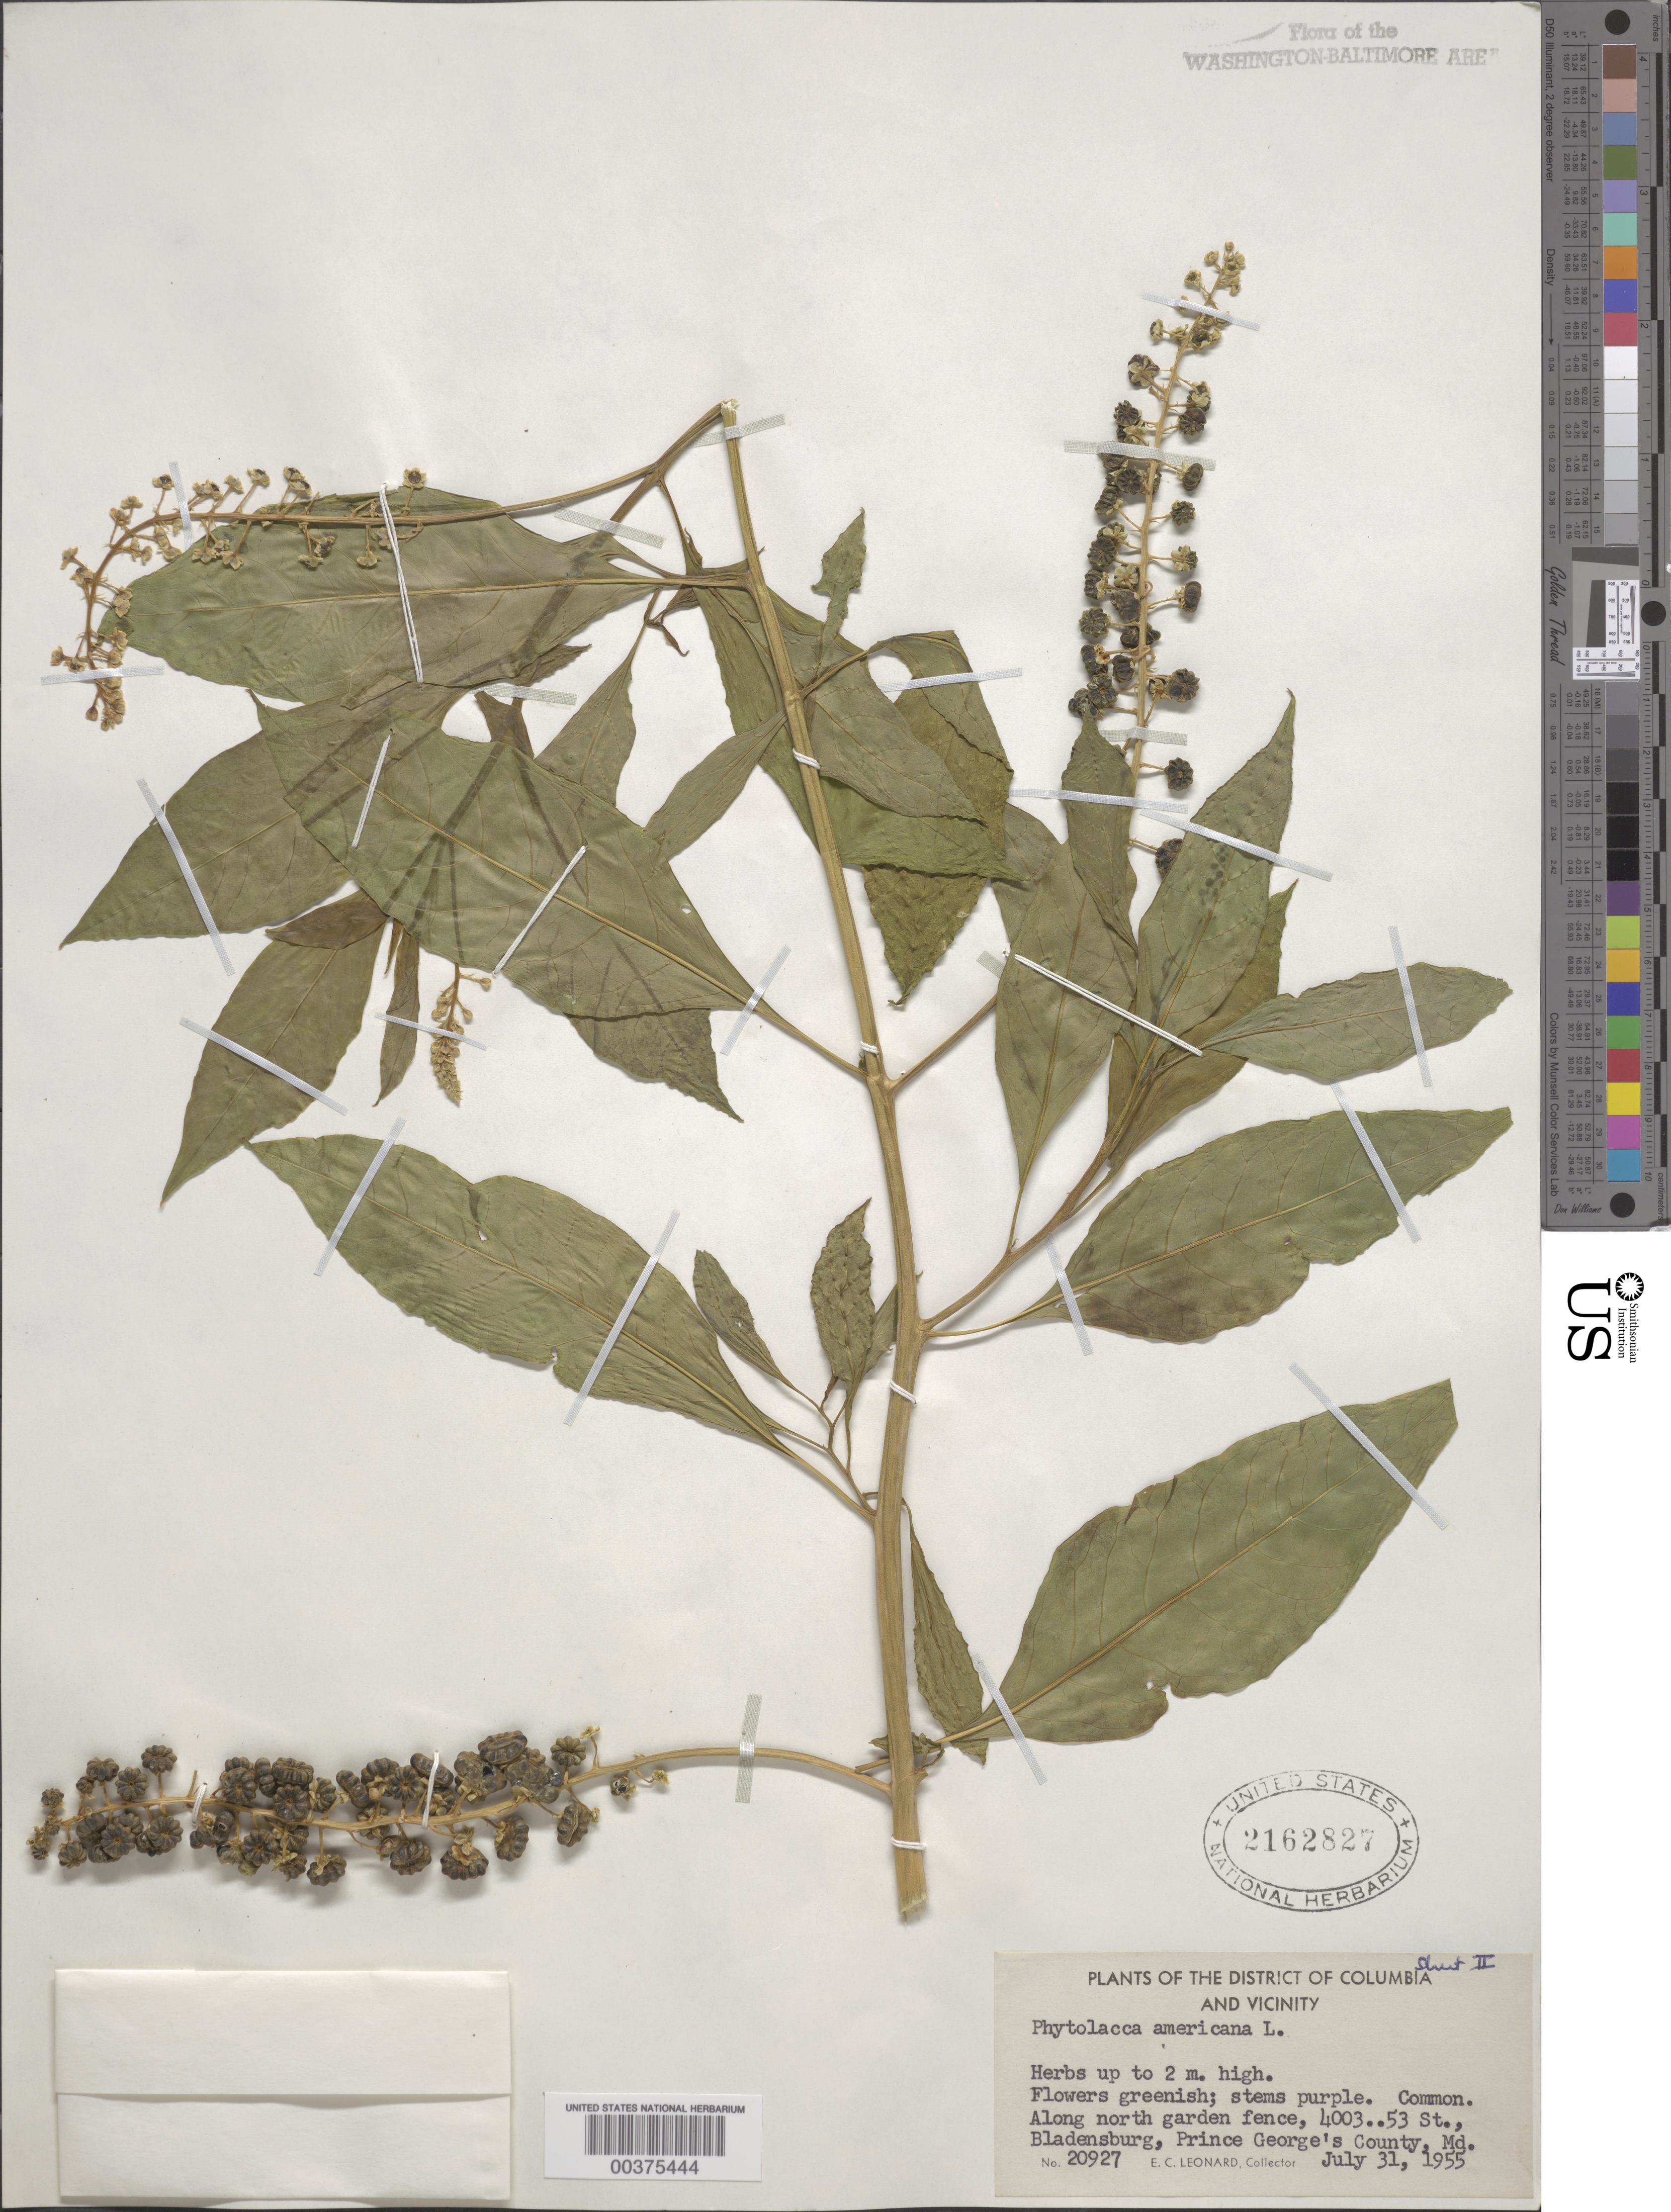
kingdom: Plantae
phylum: Tracheophyta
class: Magnoliopsida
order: Caryophyllales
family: Phytolaccaceae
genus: Phytolacca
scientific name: Phytolacca americana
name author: L.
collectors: E. C. Leonard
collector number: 20927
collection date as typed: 31 Jul 1955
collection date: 1955-07-31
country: United States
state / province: Maryland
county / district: Prince George's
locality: Bladensburg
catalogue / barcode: US 2162827